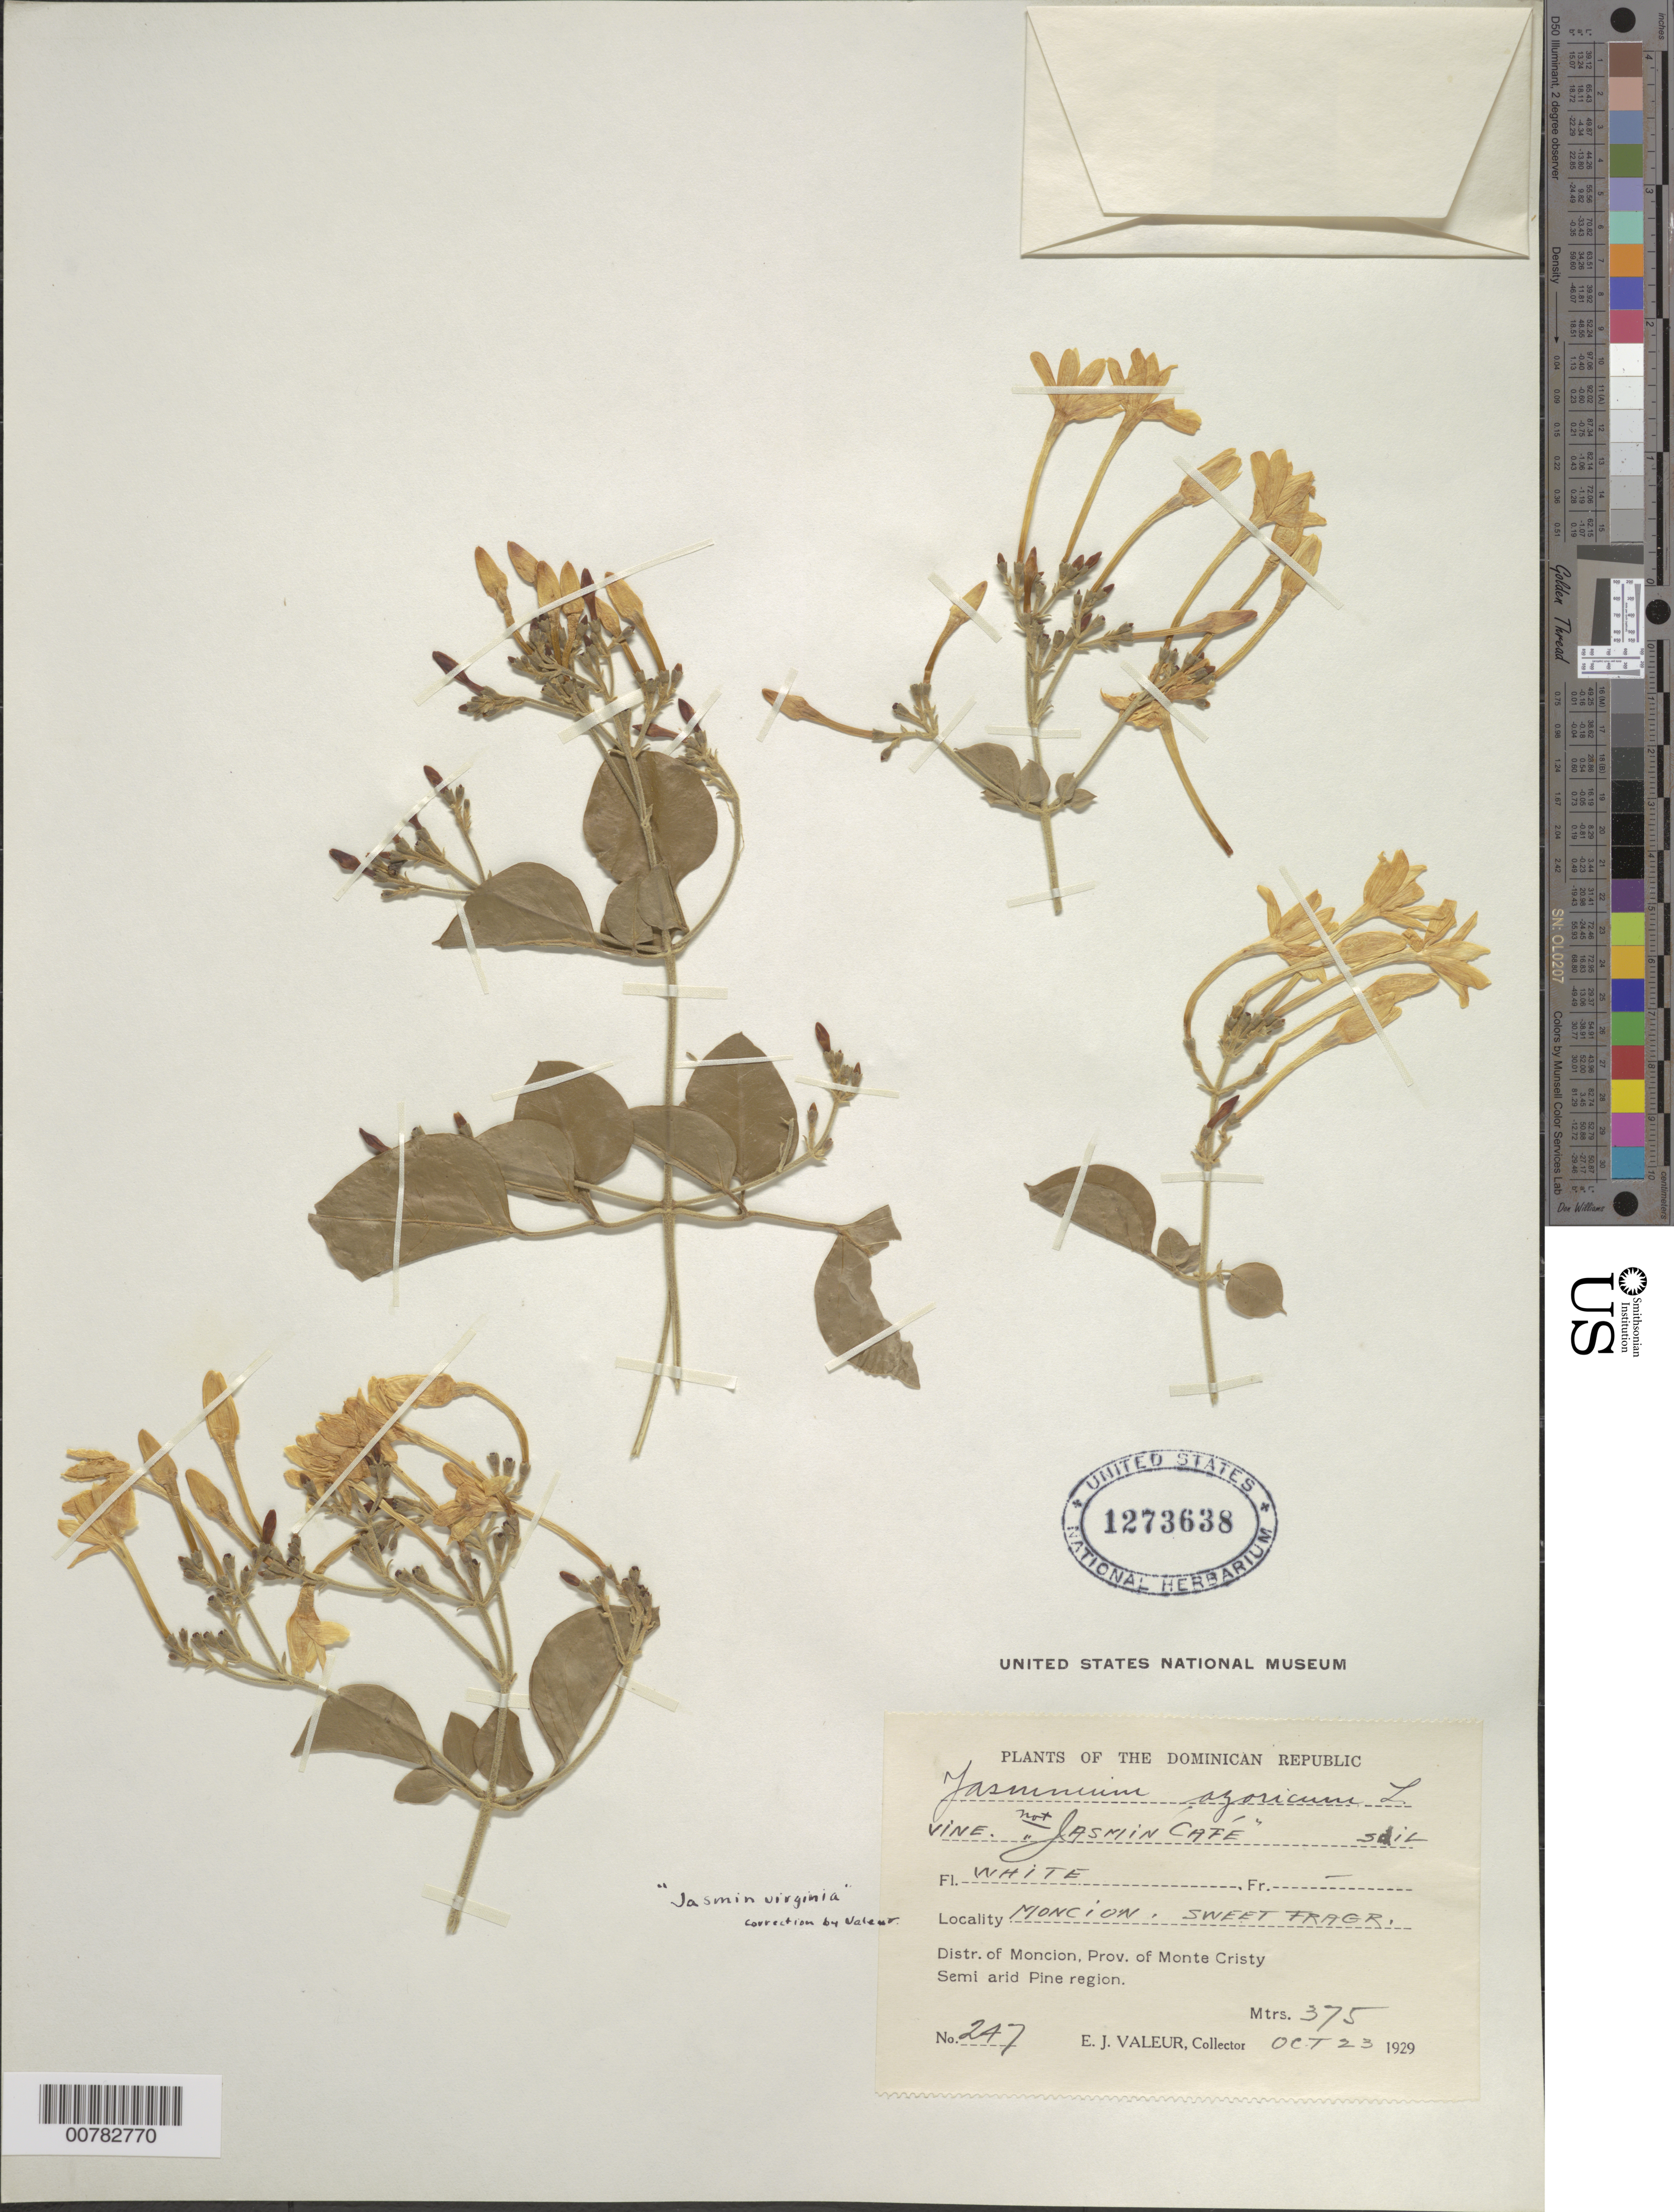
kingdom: Plantae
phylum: Tracheophyta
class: Magnoliopsida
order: Lamiales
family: Oleaceae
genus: Jasminum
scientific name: Jasminum fluminense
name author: Vell.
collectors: E. Valeur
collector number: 247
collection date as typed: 23 Oct 1929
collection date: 1929-10-23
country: Dominican Republic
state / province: Monte Cristi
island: Hispaniola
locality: Monción, Monción.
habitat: Semi arid Pine region.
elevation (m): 375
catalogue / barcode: US 1273638